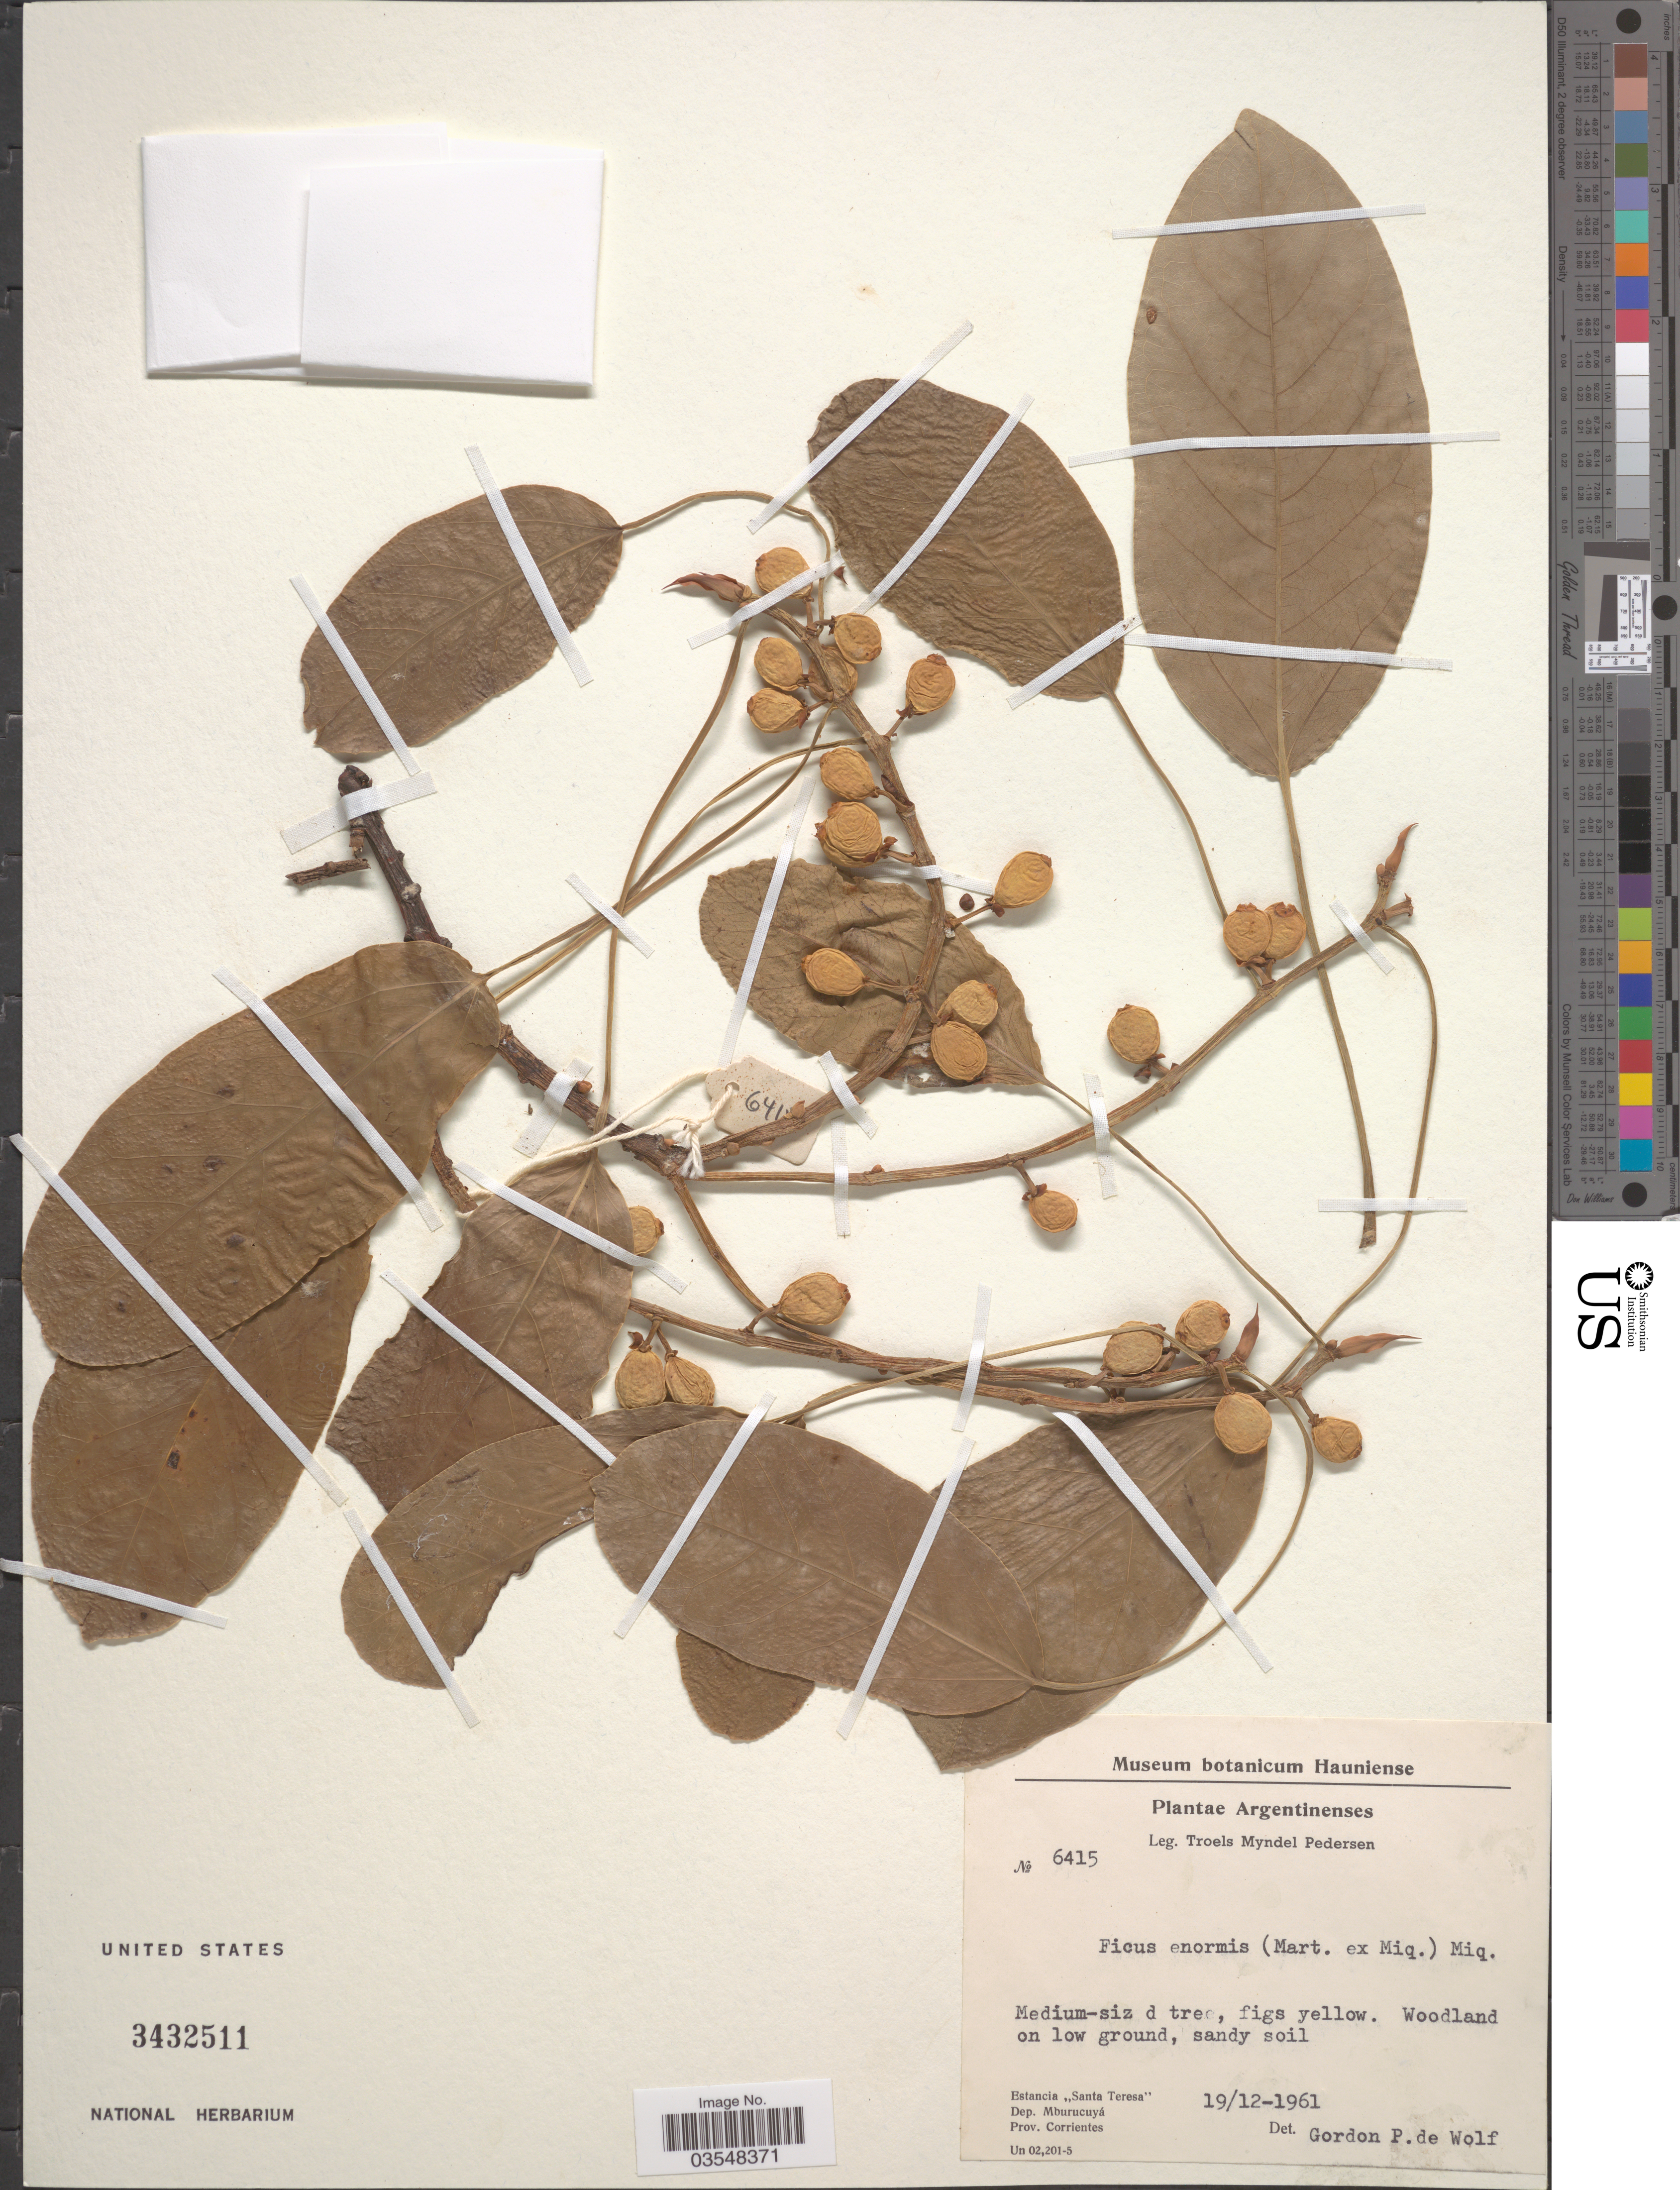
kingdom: Plantae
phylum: Tracheophyta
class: Magnoliopsida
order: Rosales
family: Moraceae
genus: Ficus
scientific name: Ficus enormis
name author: Mart. ex Miq.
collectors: T. Pederson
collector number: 6415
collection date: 1961-12-19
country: Argentina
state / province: Corrientes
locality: Estancia "Santa Teresa". Dep. Mburucuyá.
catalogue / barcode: US 3432511